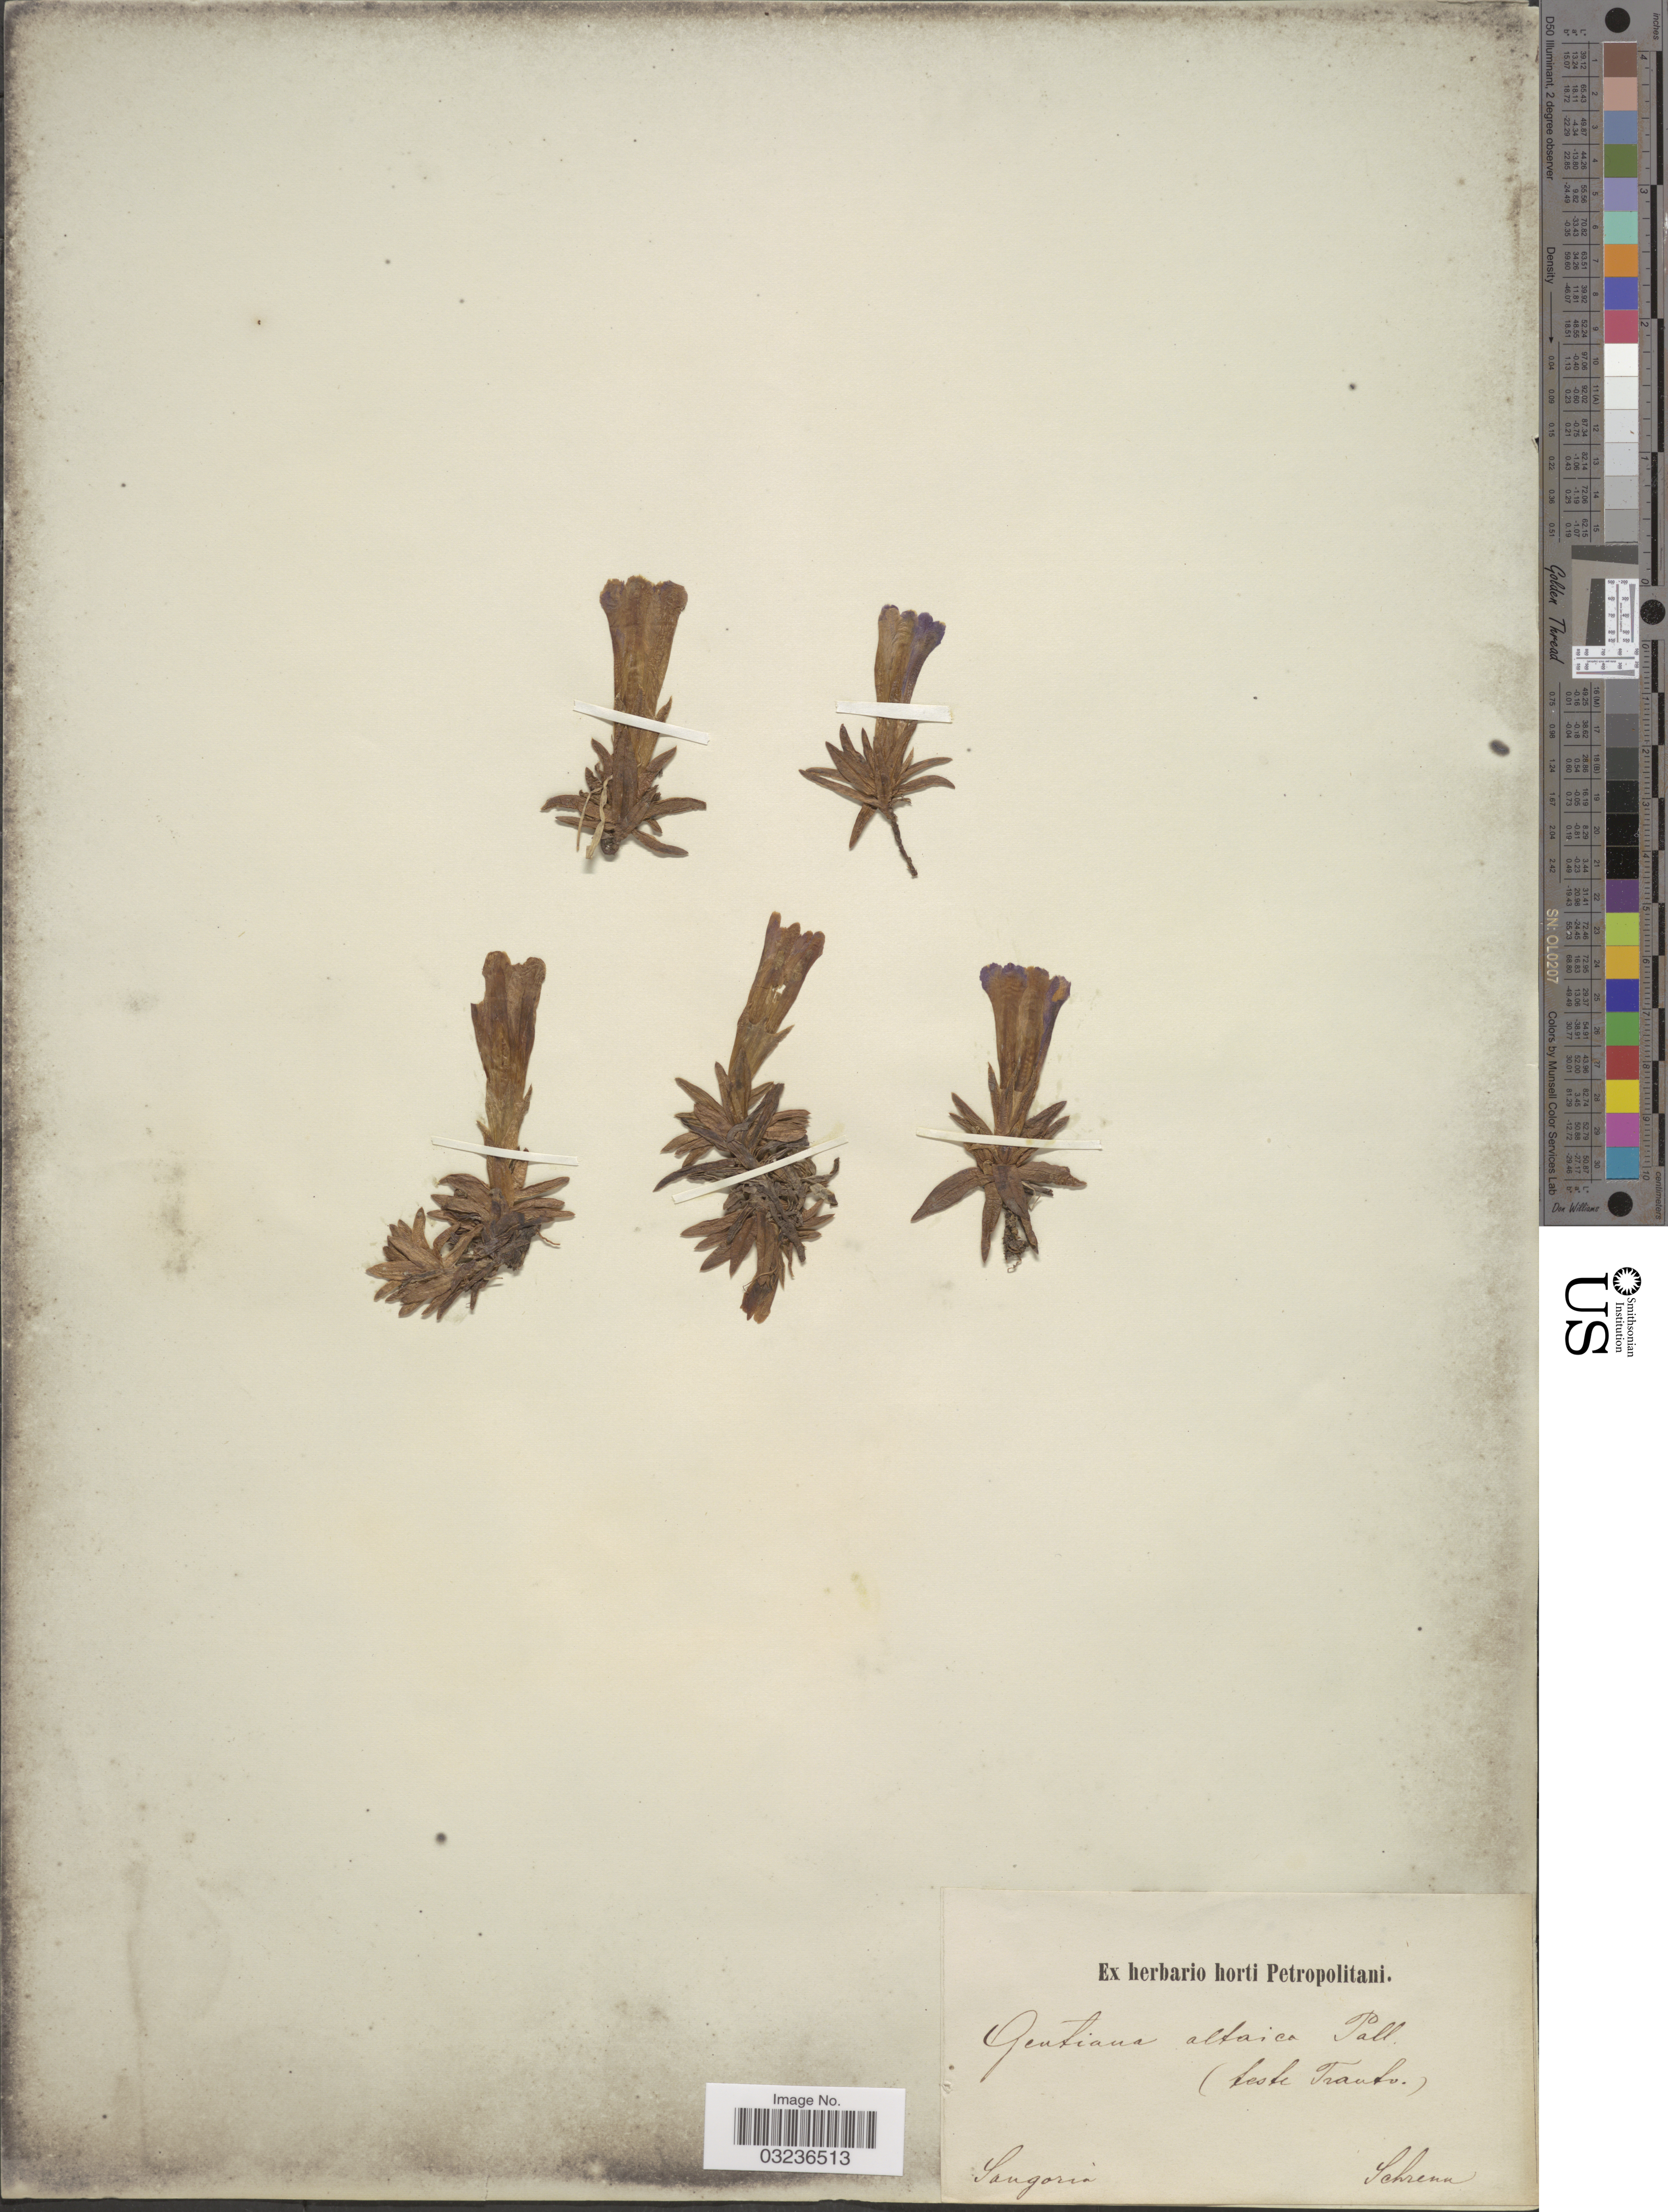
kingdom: Plantae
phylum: Tracheophyta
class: Magnoliopsida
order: Gentianales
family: Gentianaceae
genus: Gentiana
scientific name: Gentiana altaica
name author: Laxm.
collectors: A.G. Schrenk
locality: Sangoria.